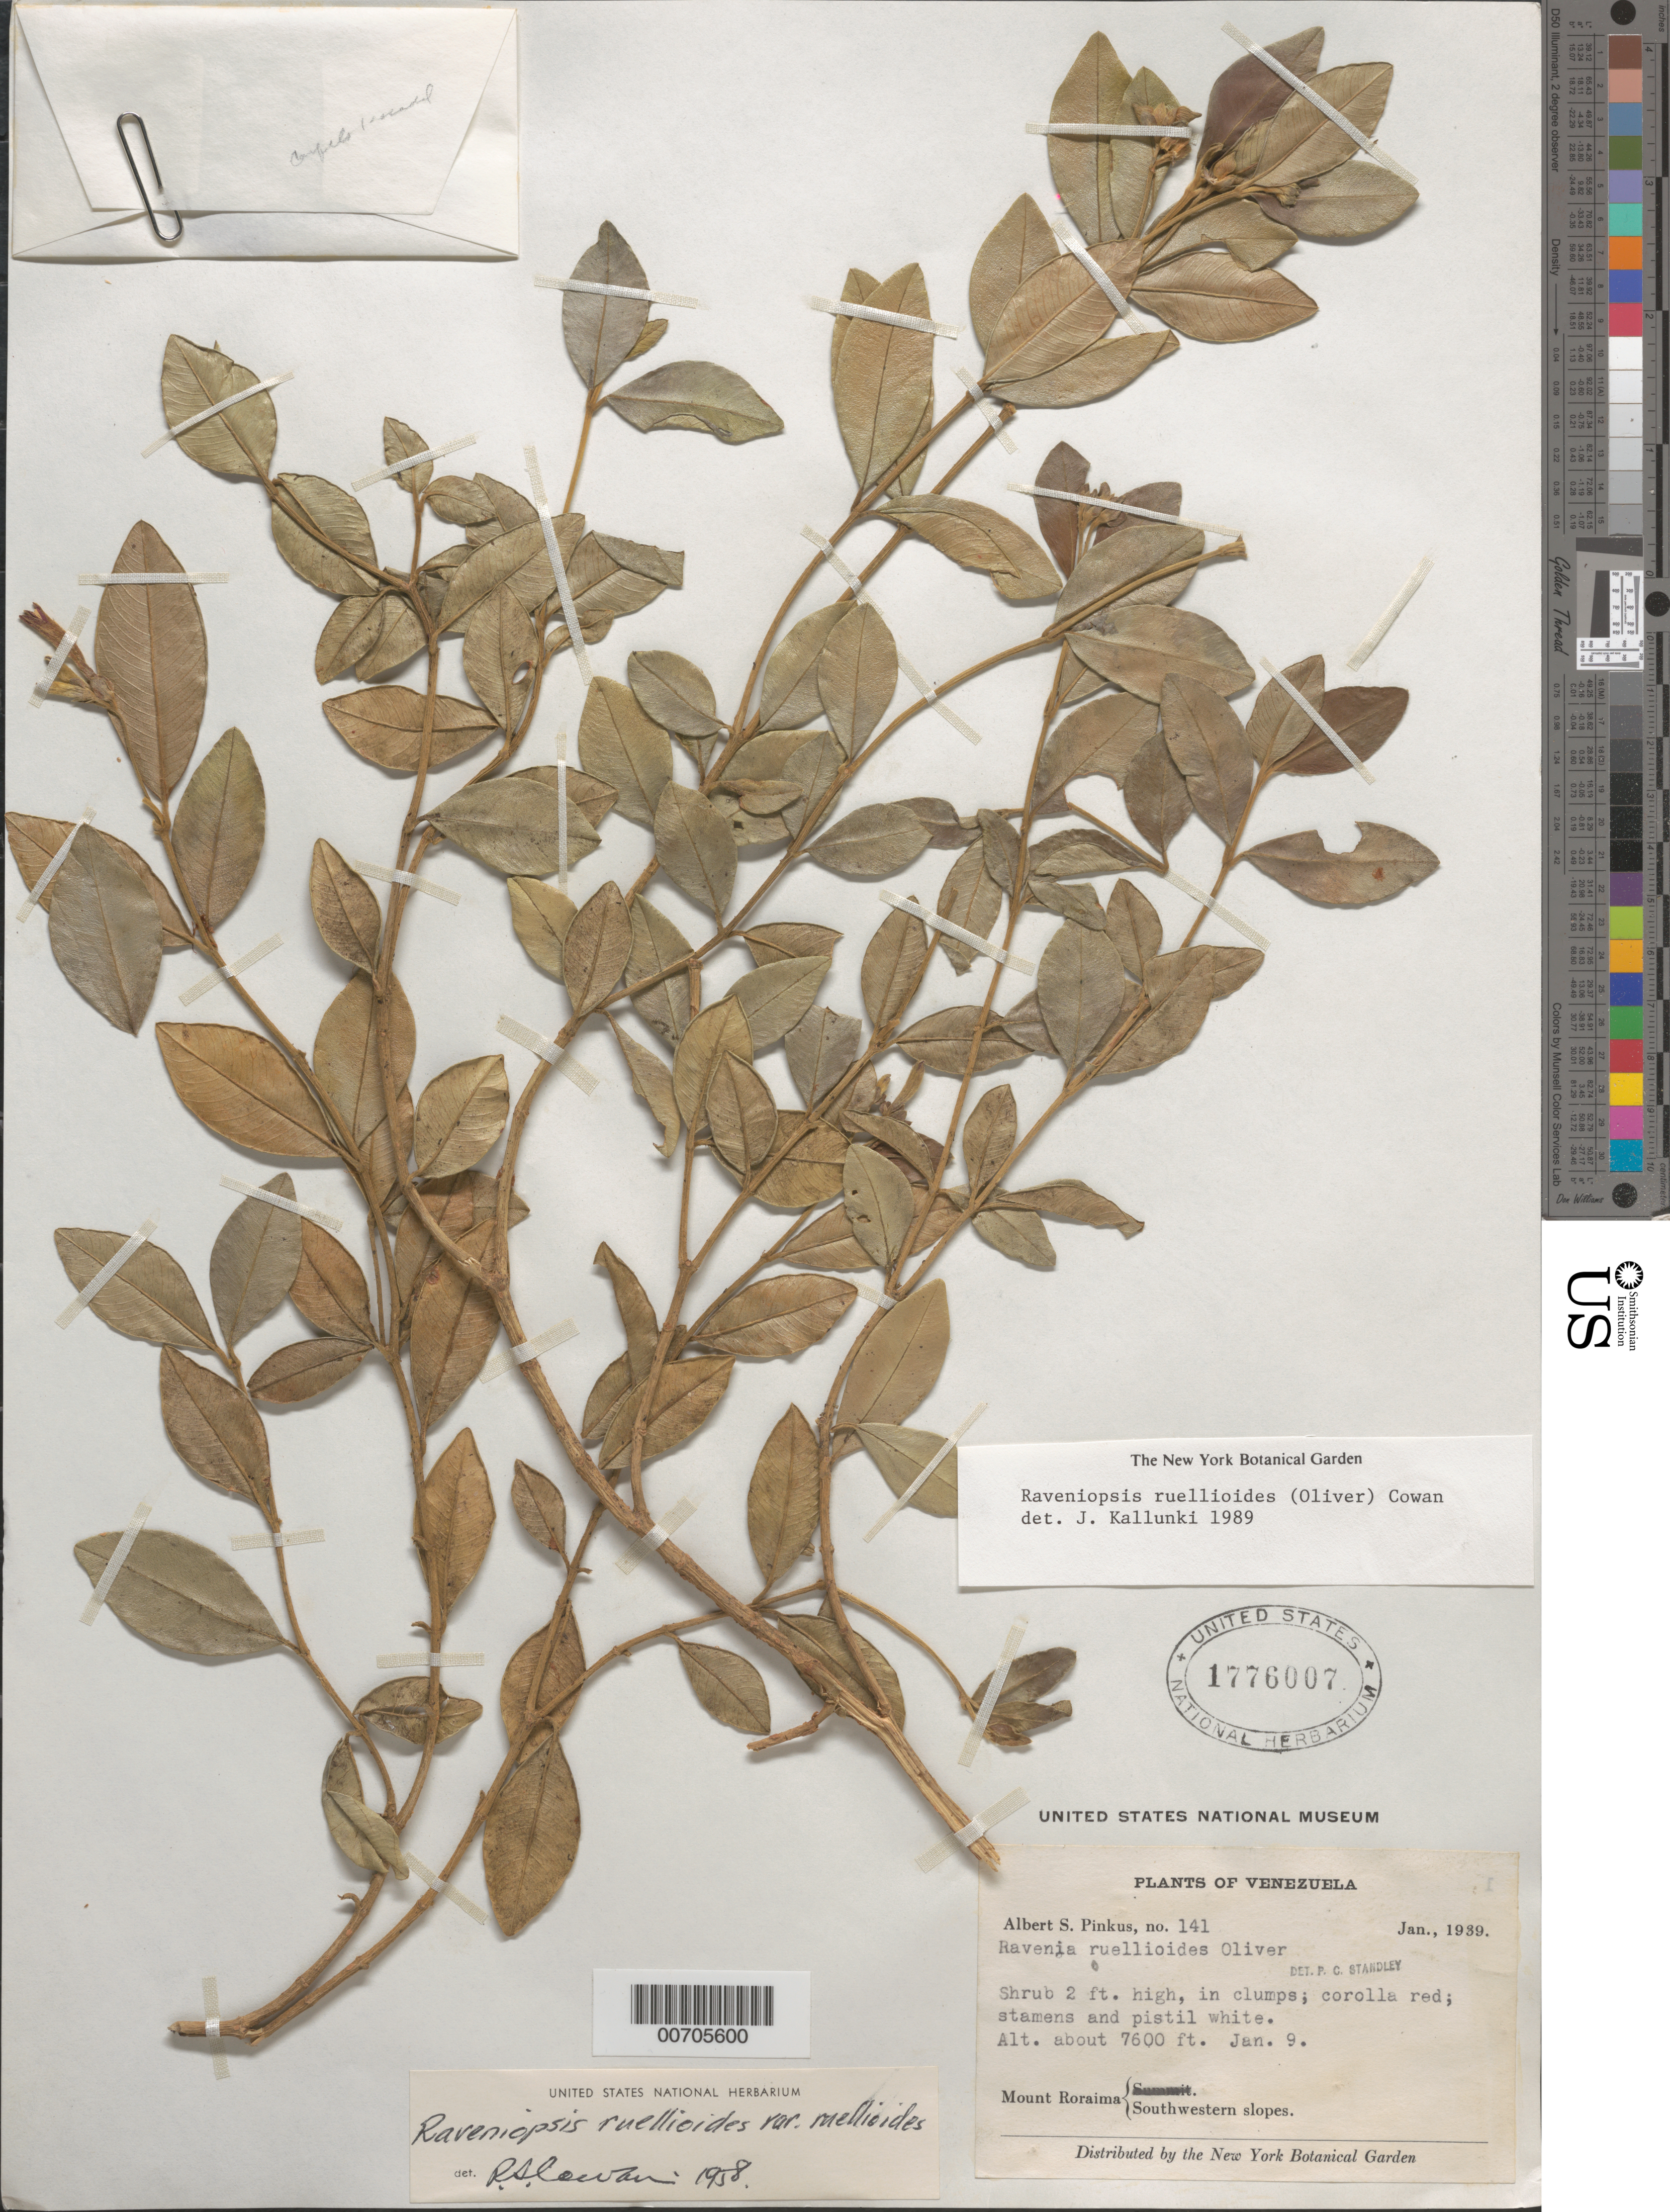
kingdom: Plantae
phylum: Tracheophyta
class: Magnoliopsida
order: Sapindales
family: Rutaceae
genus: Raveniopsis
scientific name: Raveniopsis ruellioides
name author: (Oliv.) R.S. Cowan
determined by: Kallunki, Jacquelyn A.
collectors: A. Pinkus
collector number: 141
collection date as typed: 9-Jan-39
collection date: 1939-01-09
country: Venezuela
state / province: Bolívar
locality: Mt. Roraima, SW slopes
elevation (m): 2316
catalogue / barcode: US 1776007